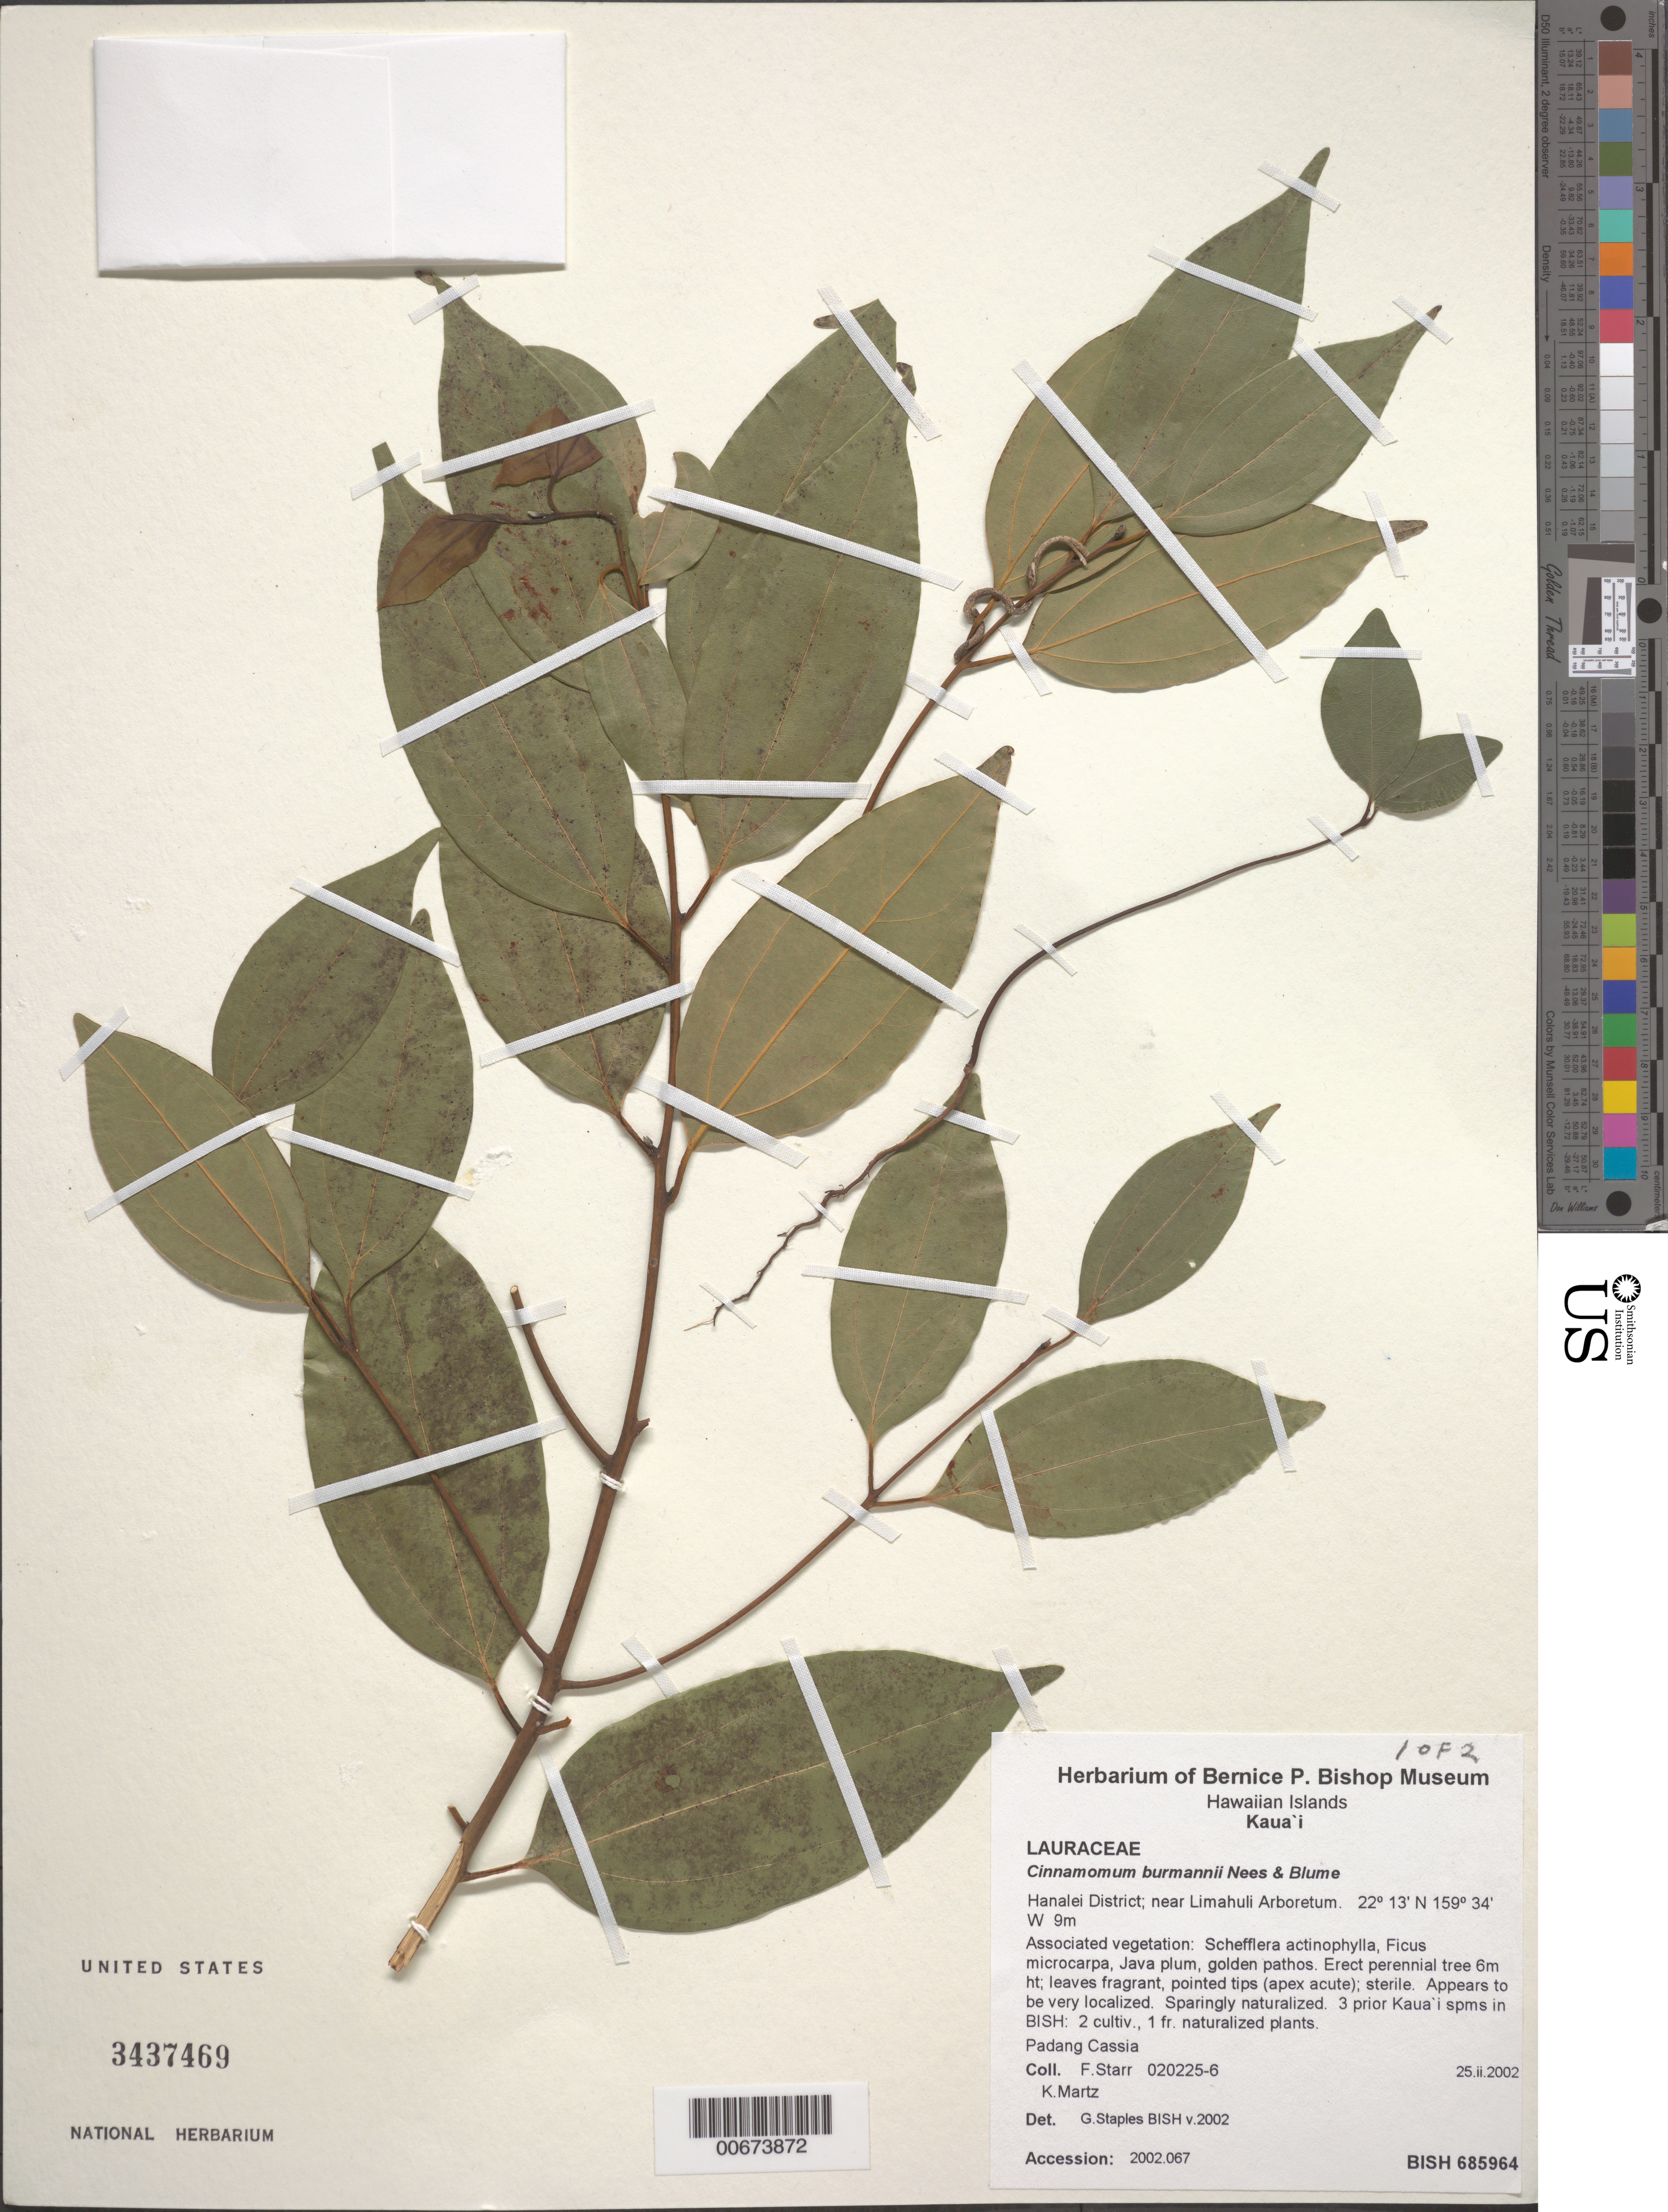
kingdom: Plantae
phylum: Tracheophyta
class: Magnoliopsida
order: Laurales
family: Lauraceae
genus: Cinnamomum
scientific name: Cinnamomum burmannii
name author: (Nees & T. Nees) Blume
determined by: Staples, G. W.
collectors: F. Starr & K. Martz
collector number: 020225-6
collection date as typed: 25 Feb 2002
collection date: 2002-02-25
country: United States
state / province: Hawaii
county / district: Kauai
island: Kaua'i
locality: Hanalei District, Near Limahuli Arboretum.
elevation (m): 9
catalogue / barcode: US 3437469